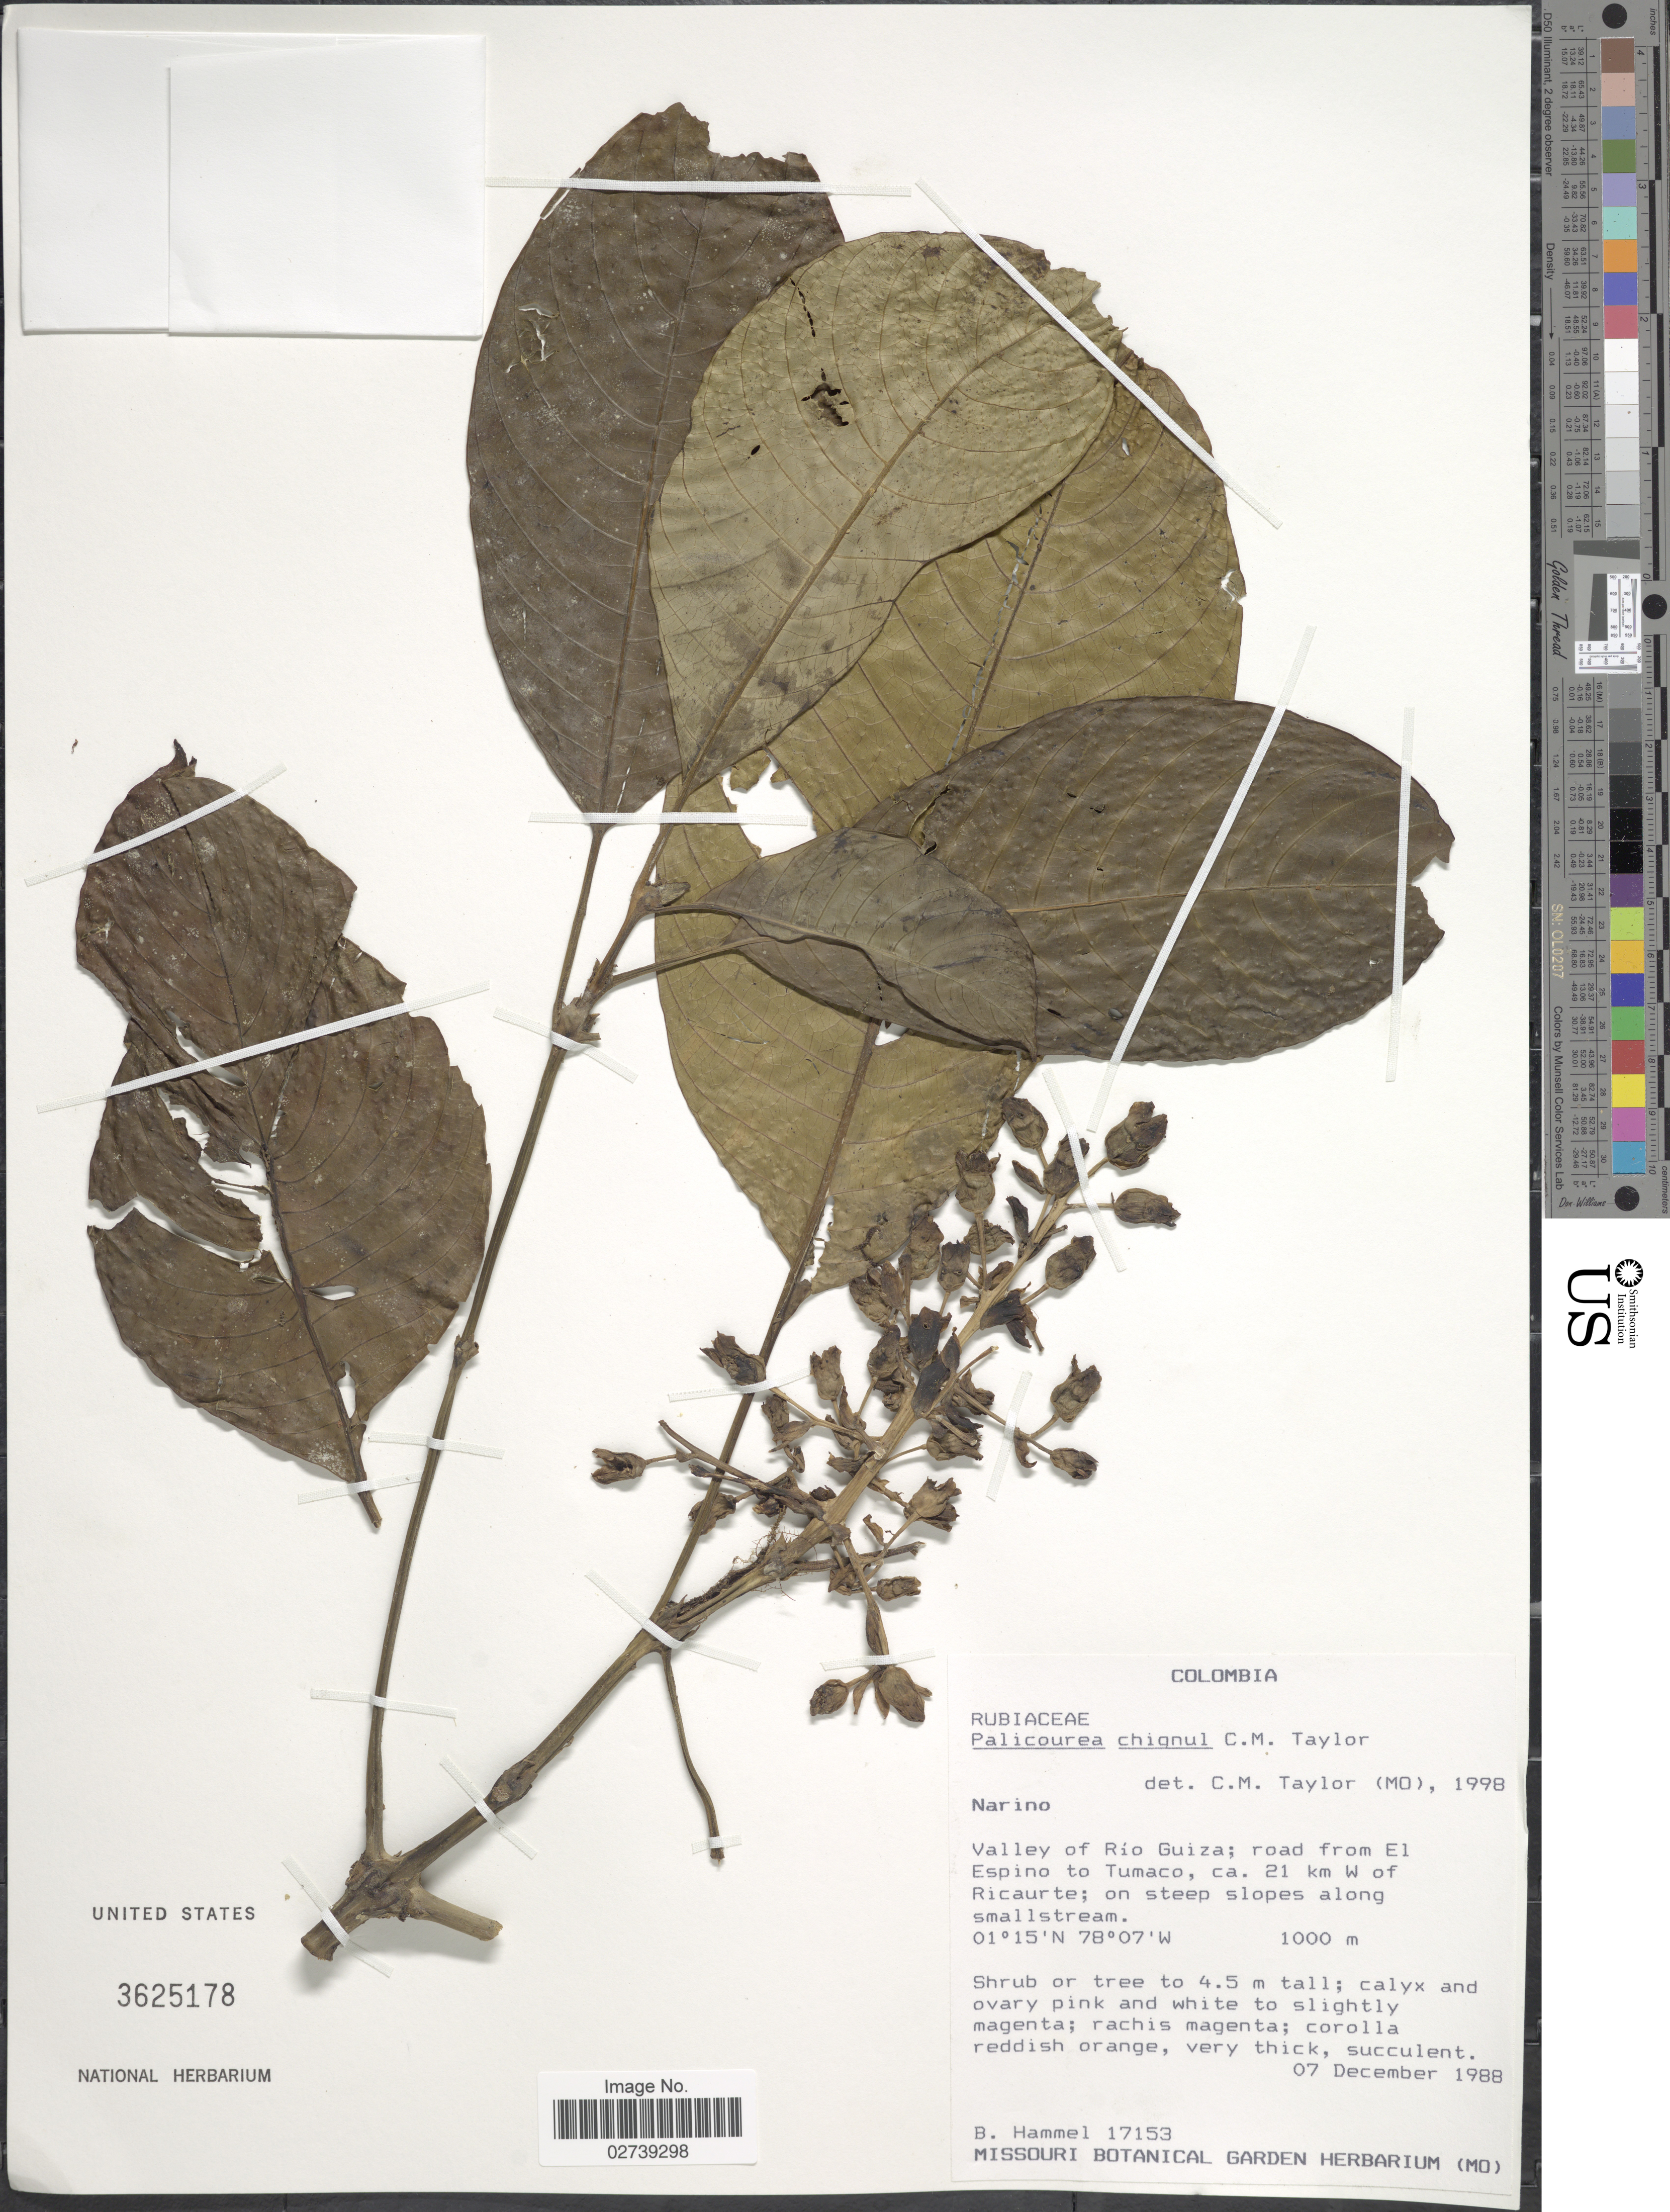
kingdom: Plantae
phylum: Tracheophyta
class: Magnoliopsida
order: Gentianales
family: Rubiaceae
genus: Palicourea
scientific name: Palicourea chignul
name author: C.M. Taylor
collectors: B. Hammel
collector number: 17153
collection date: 1988-12-07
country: Colombia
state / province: Nariño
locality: Valley of Rio Guiza; road from El Espino to Tumaco, ca. 21 km W of Ricaurte; on steep slopes along smallstream.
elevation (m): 1000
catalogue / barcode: US 3625178